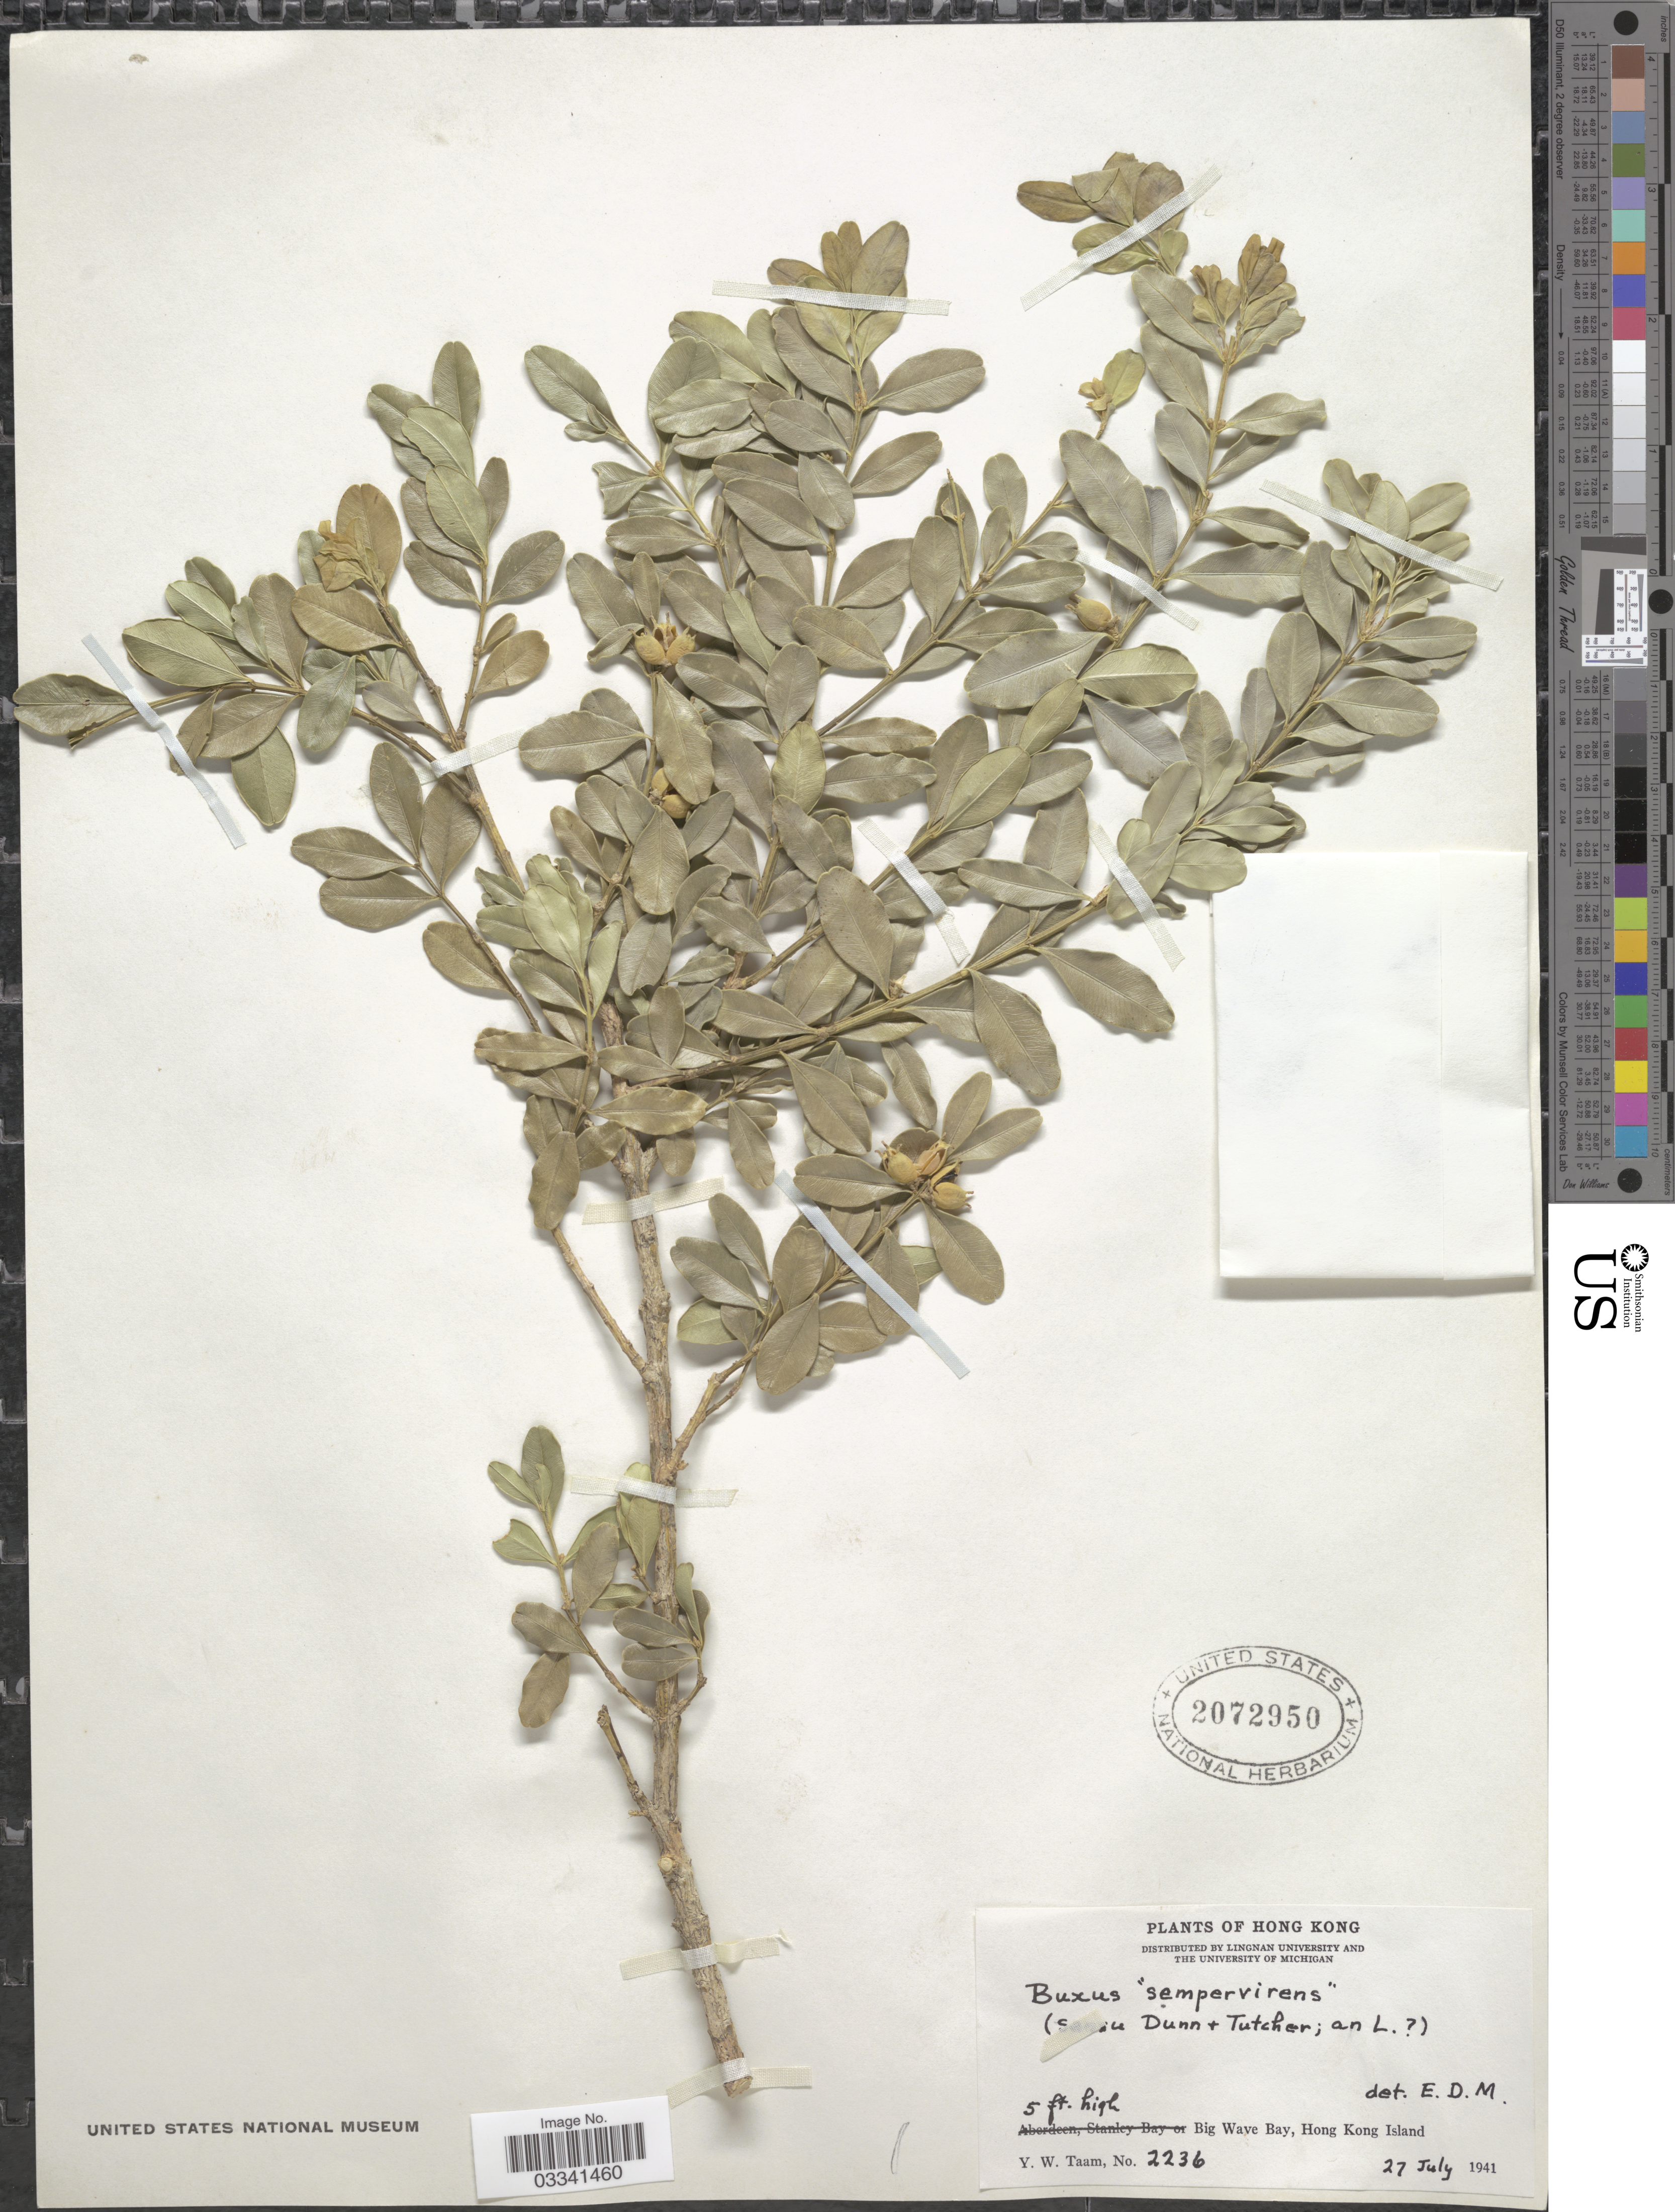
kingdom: Plantae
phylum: Tracheophyta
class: Magnoliopsida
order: Buxales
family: Buxaceae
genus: Buxus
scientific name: Buxus sempervirens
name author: L.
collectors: Y. W. Taam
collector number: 2236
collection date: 1941-07-27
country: China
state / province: Hong Kong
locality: Big Wave Bay, Hong Kong Island.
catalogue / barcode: US 2072950